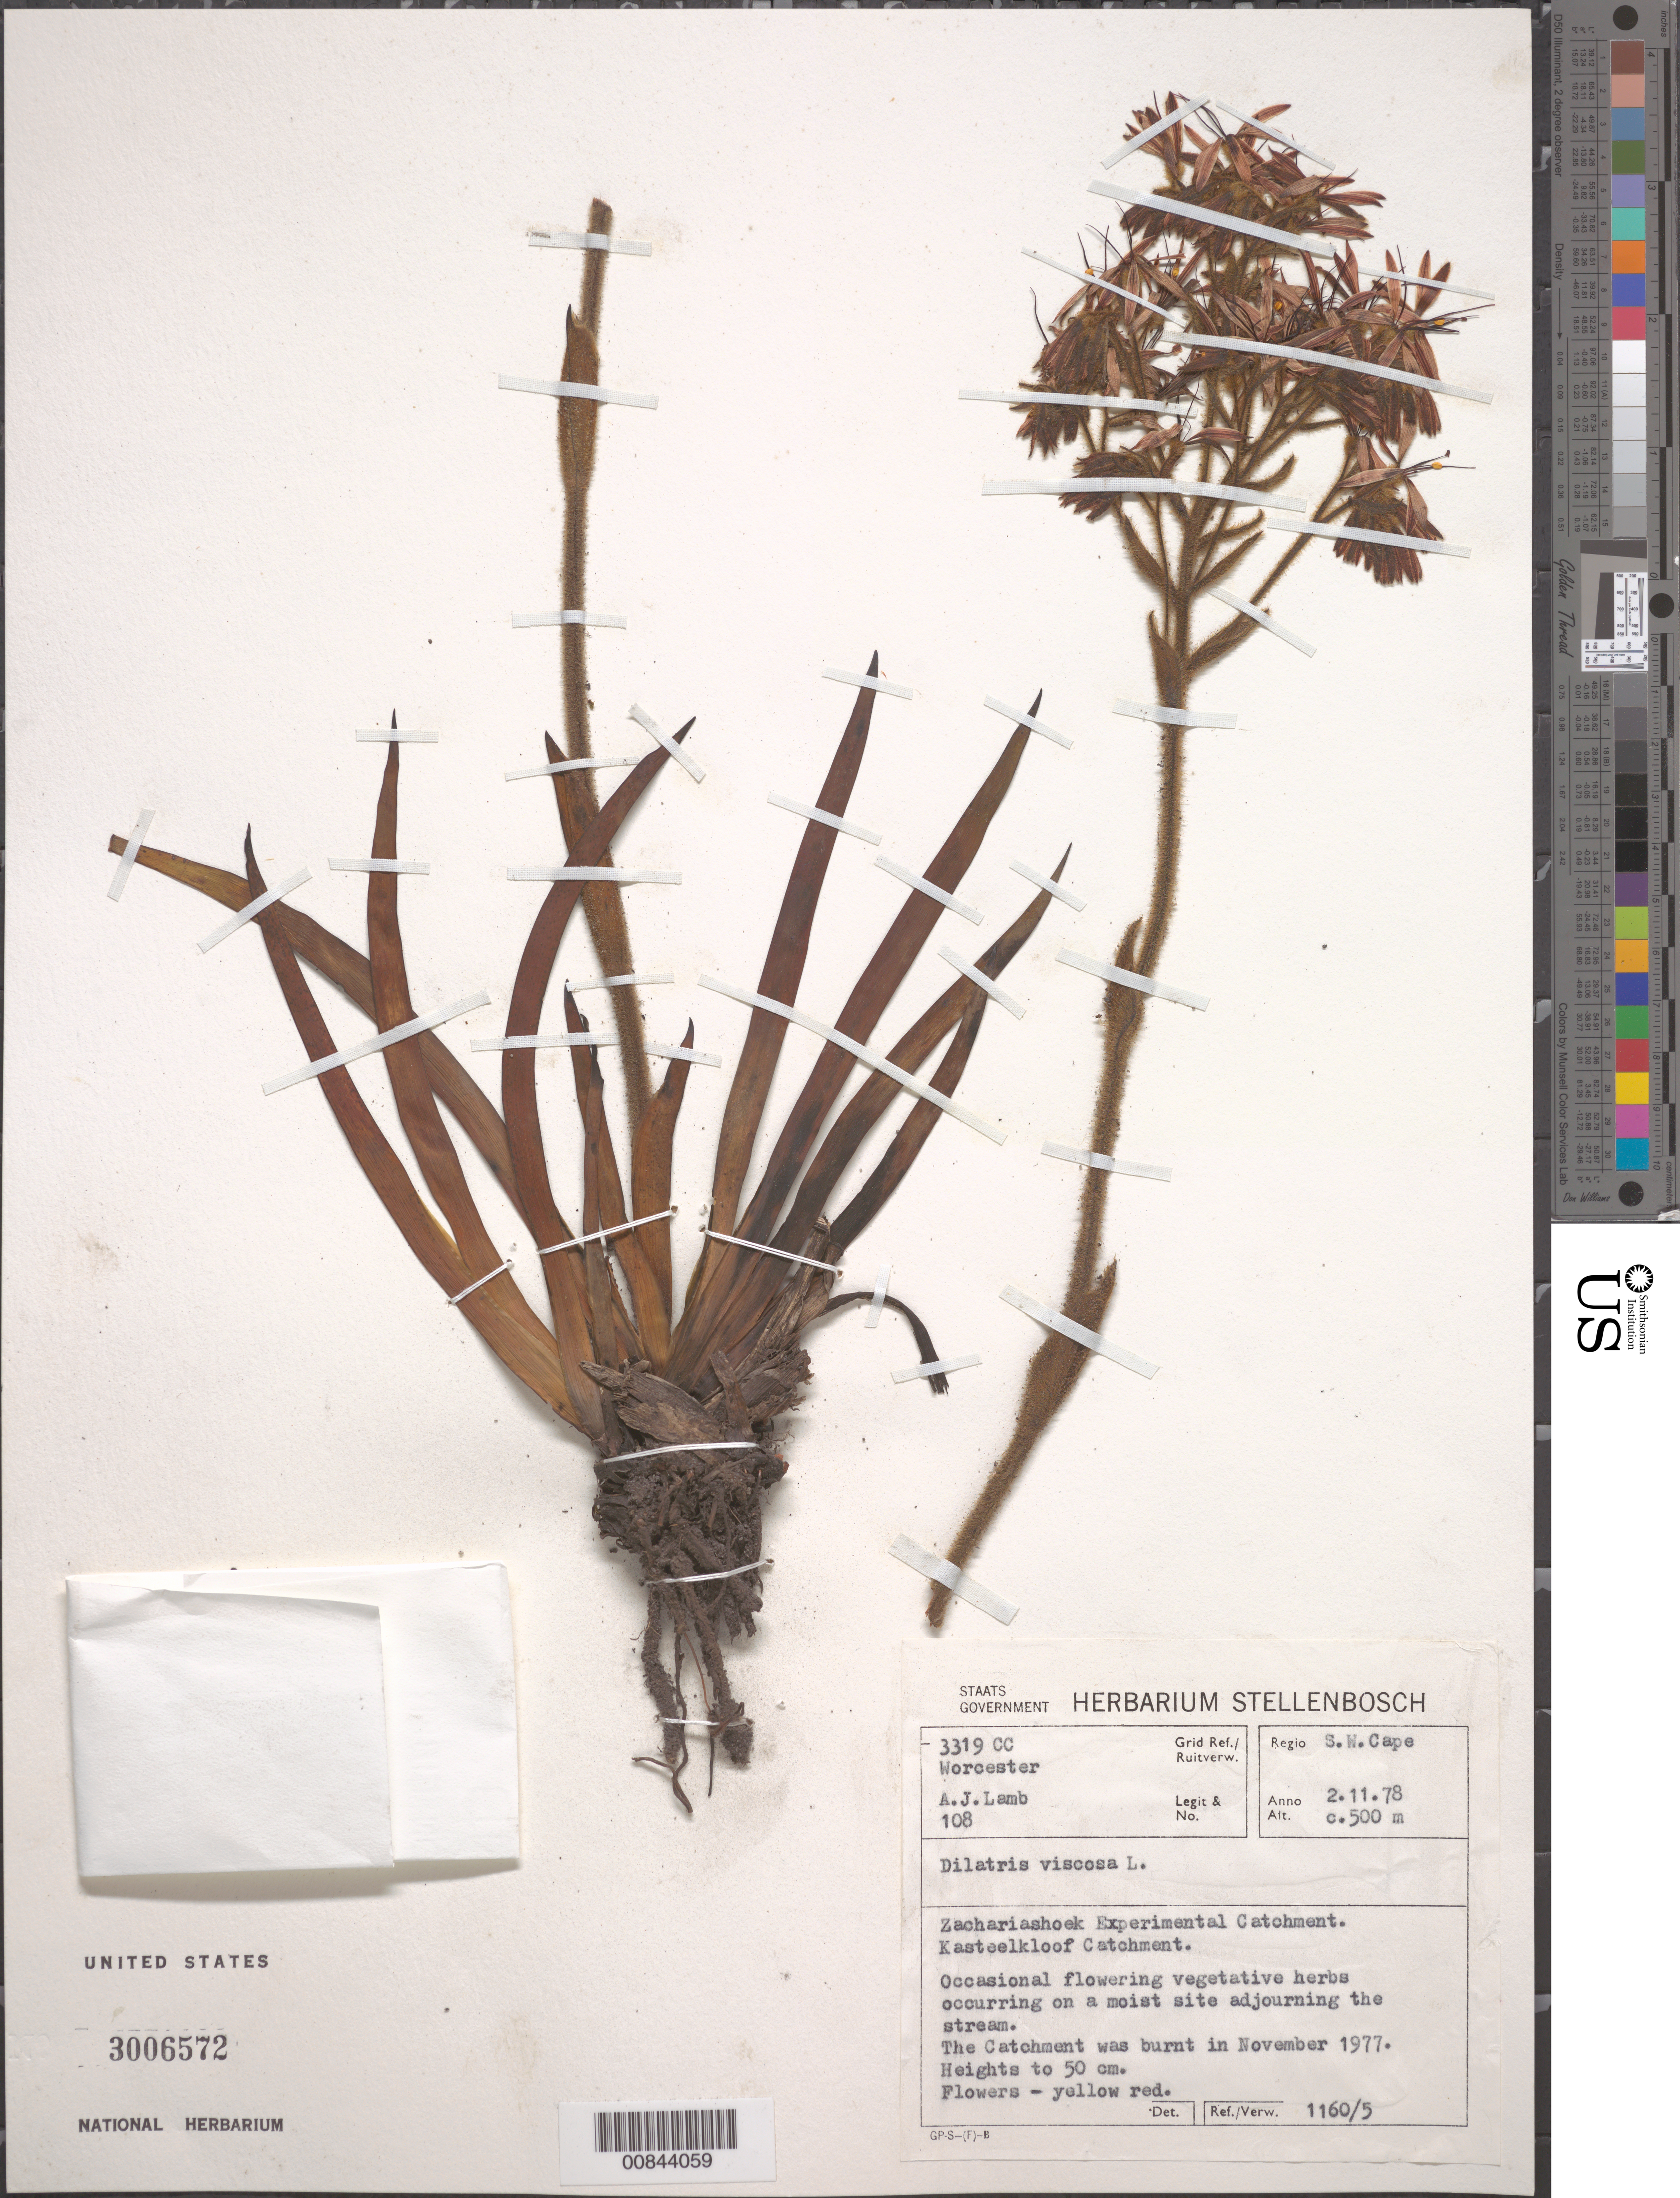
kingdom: Plantae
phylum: Tracheophyta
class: Liliopsida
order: Commelinales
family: Haemodoraceae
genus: Dilatris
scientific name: Dilatris viscosa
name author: L. f.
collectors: A. J. Lamb et al.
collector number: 108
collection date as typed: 02 Nov 1978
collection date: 1978-11-02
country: South Africa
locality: SW Cape, Kasteelkloff Catchment.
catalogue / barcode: US 3006572